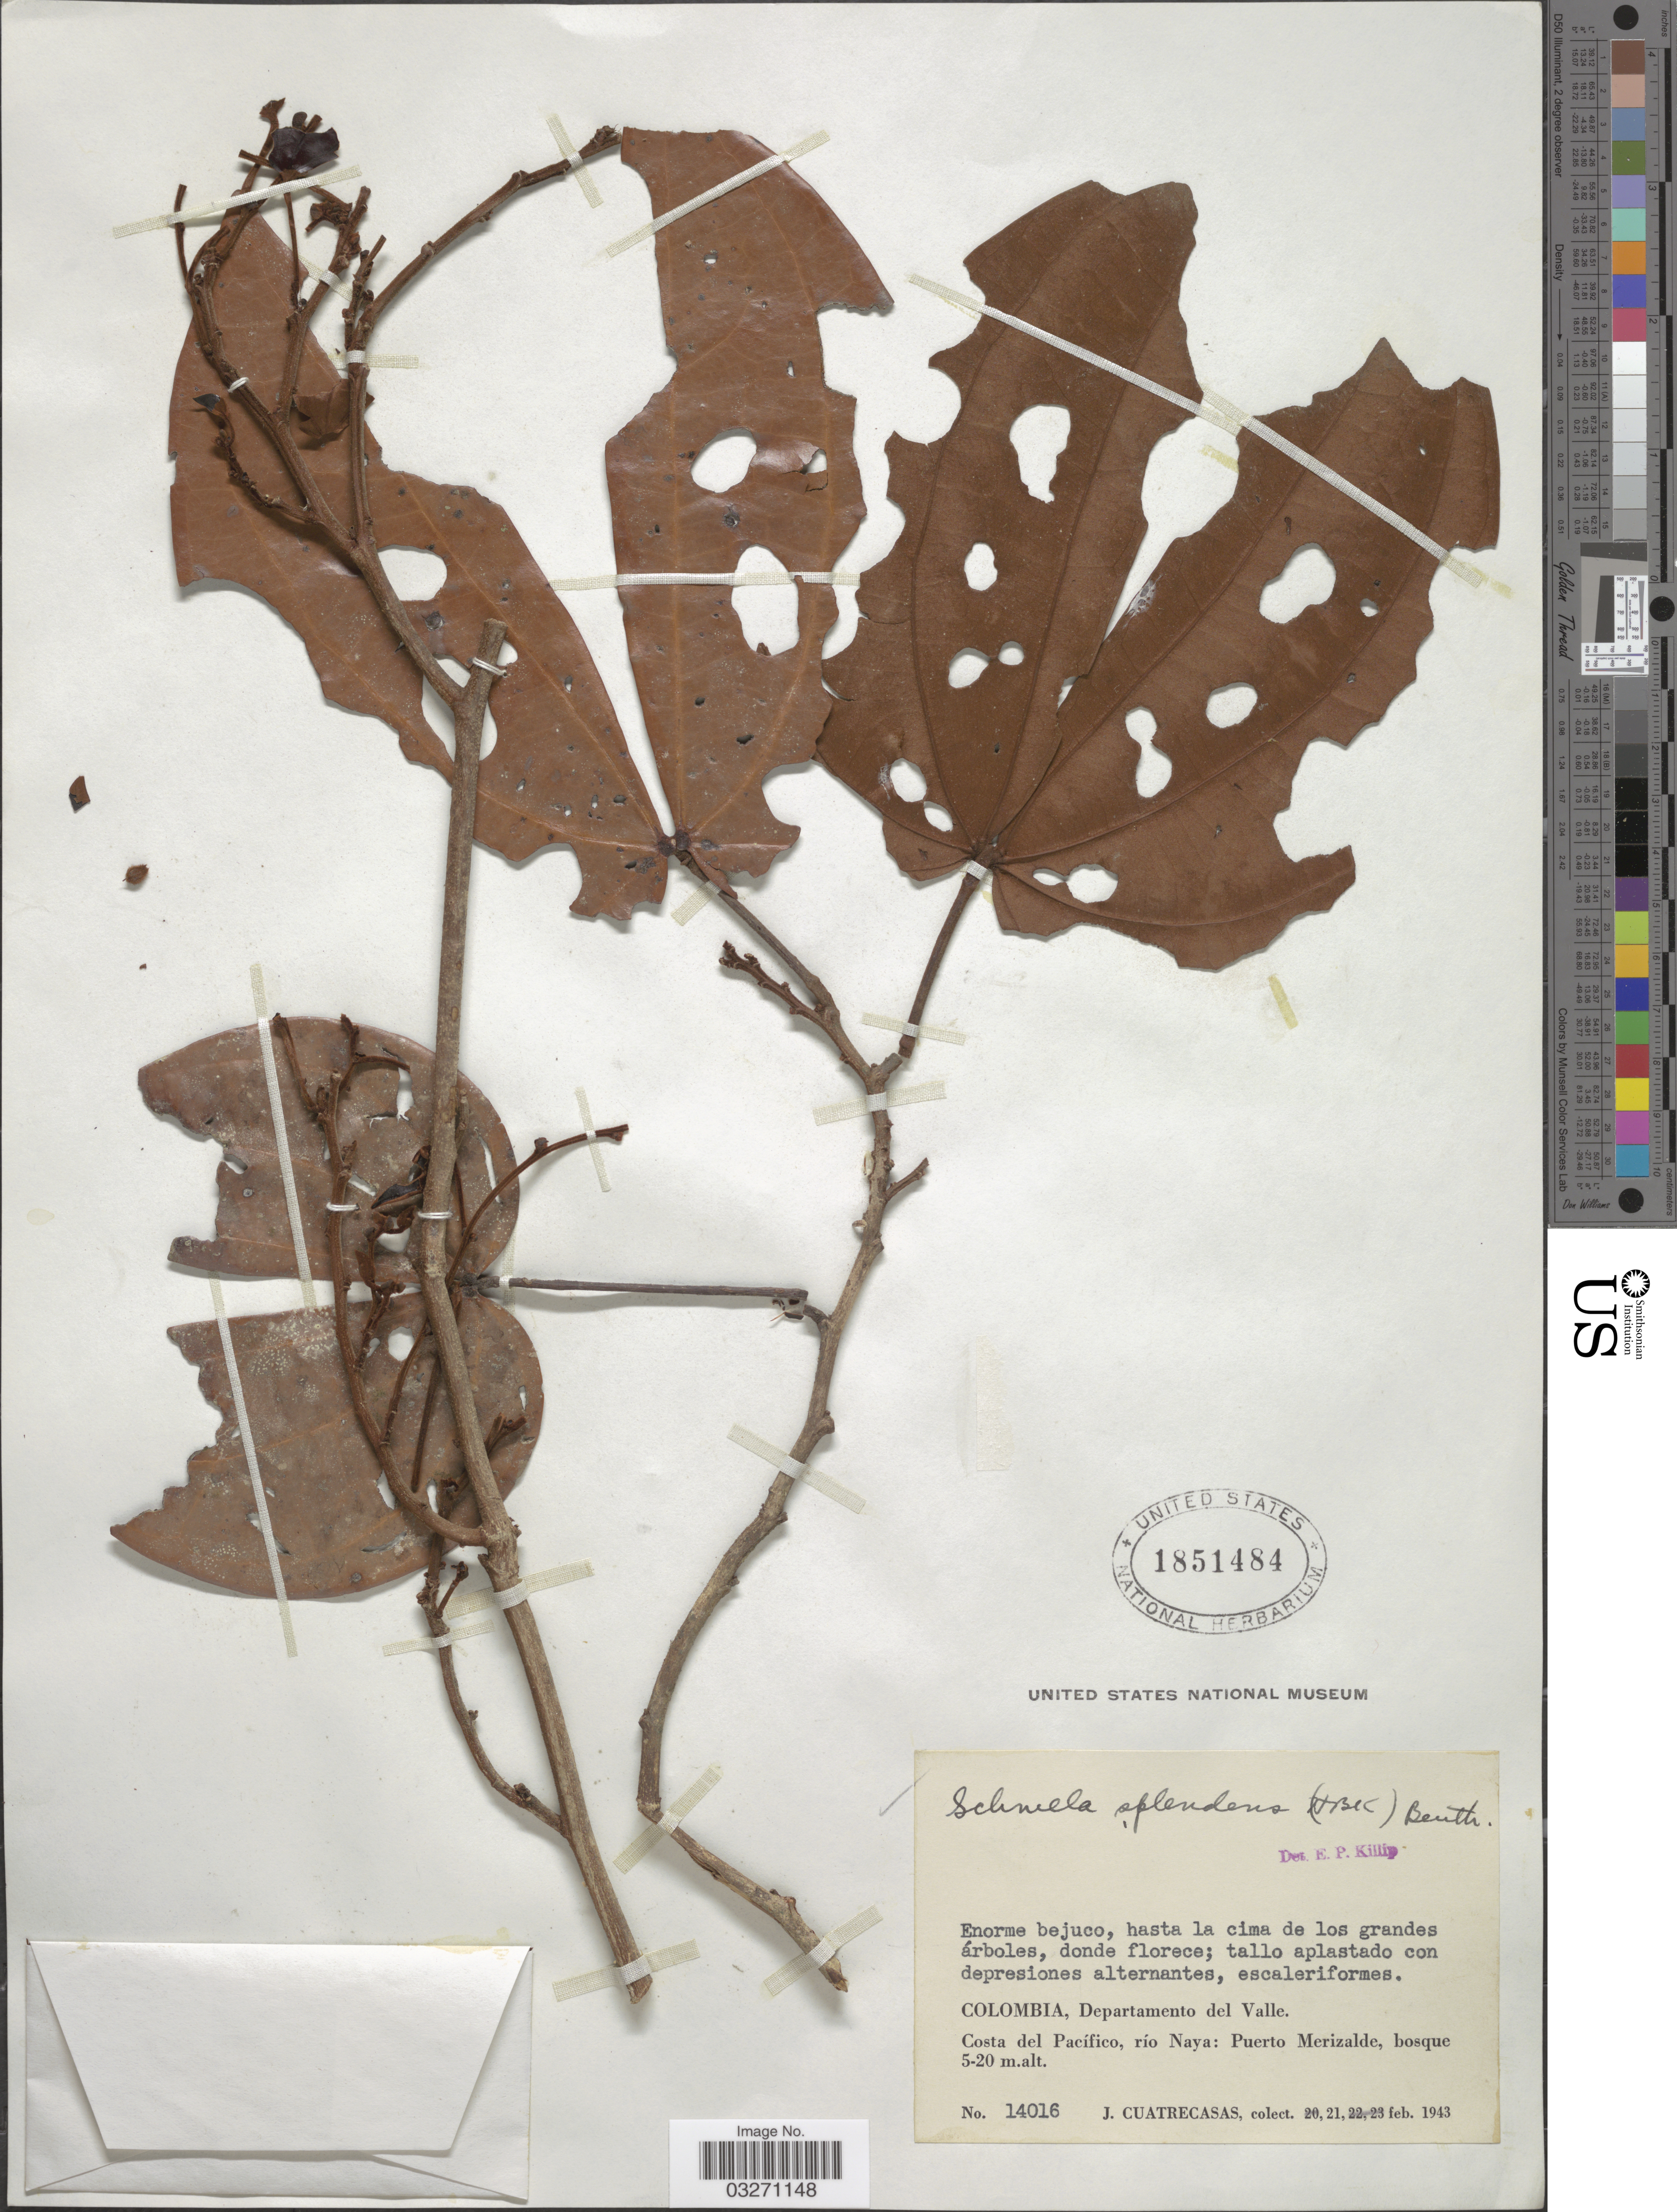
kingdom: Plantae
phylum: Tracheophyta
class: Magnoliopsida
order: Fabales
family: Fabaceae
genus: Schnella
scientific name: Schnella splendens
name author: Benth.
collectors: J. Cuatrecasas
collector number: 14016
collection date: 1943-02-21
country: Colombia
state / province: Valle del Cauca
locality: Departamento del Valle. Costa del Pacífico, río Naya: Puerto Merizalde.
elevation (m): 5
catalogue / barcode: US 1851484